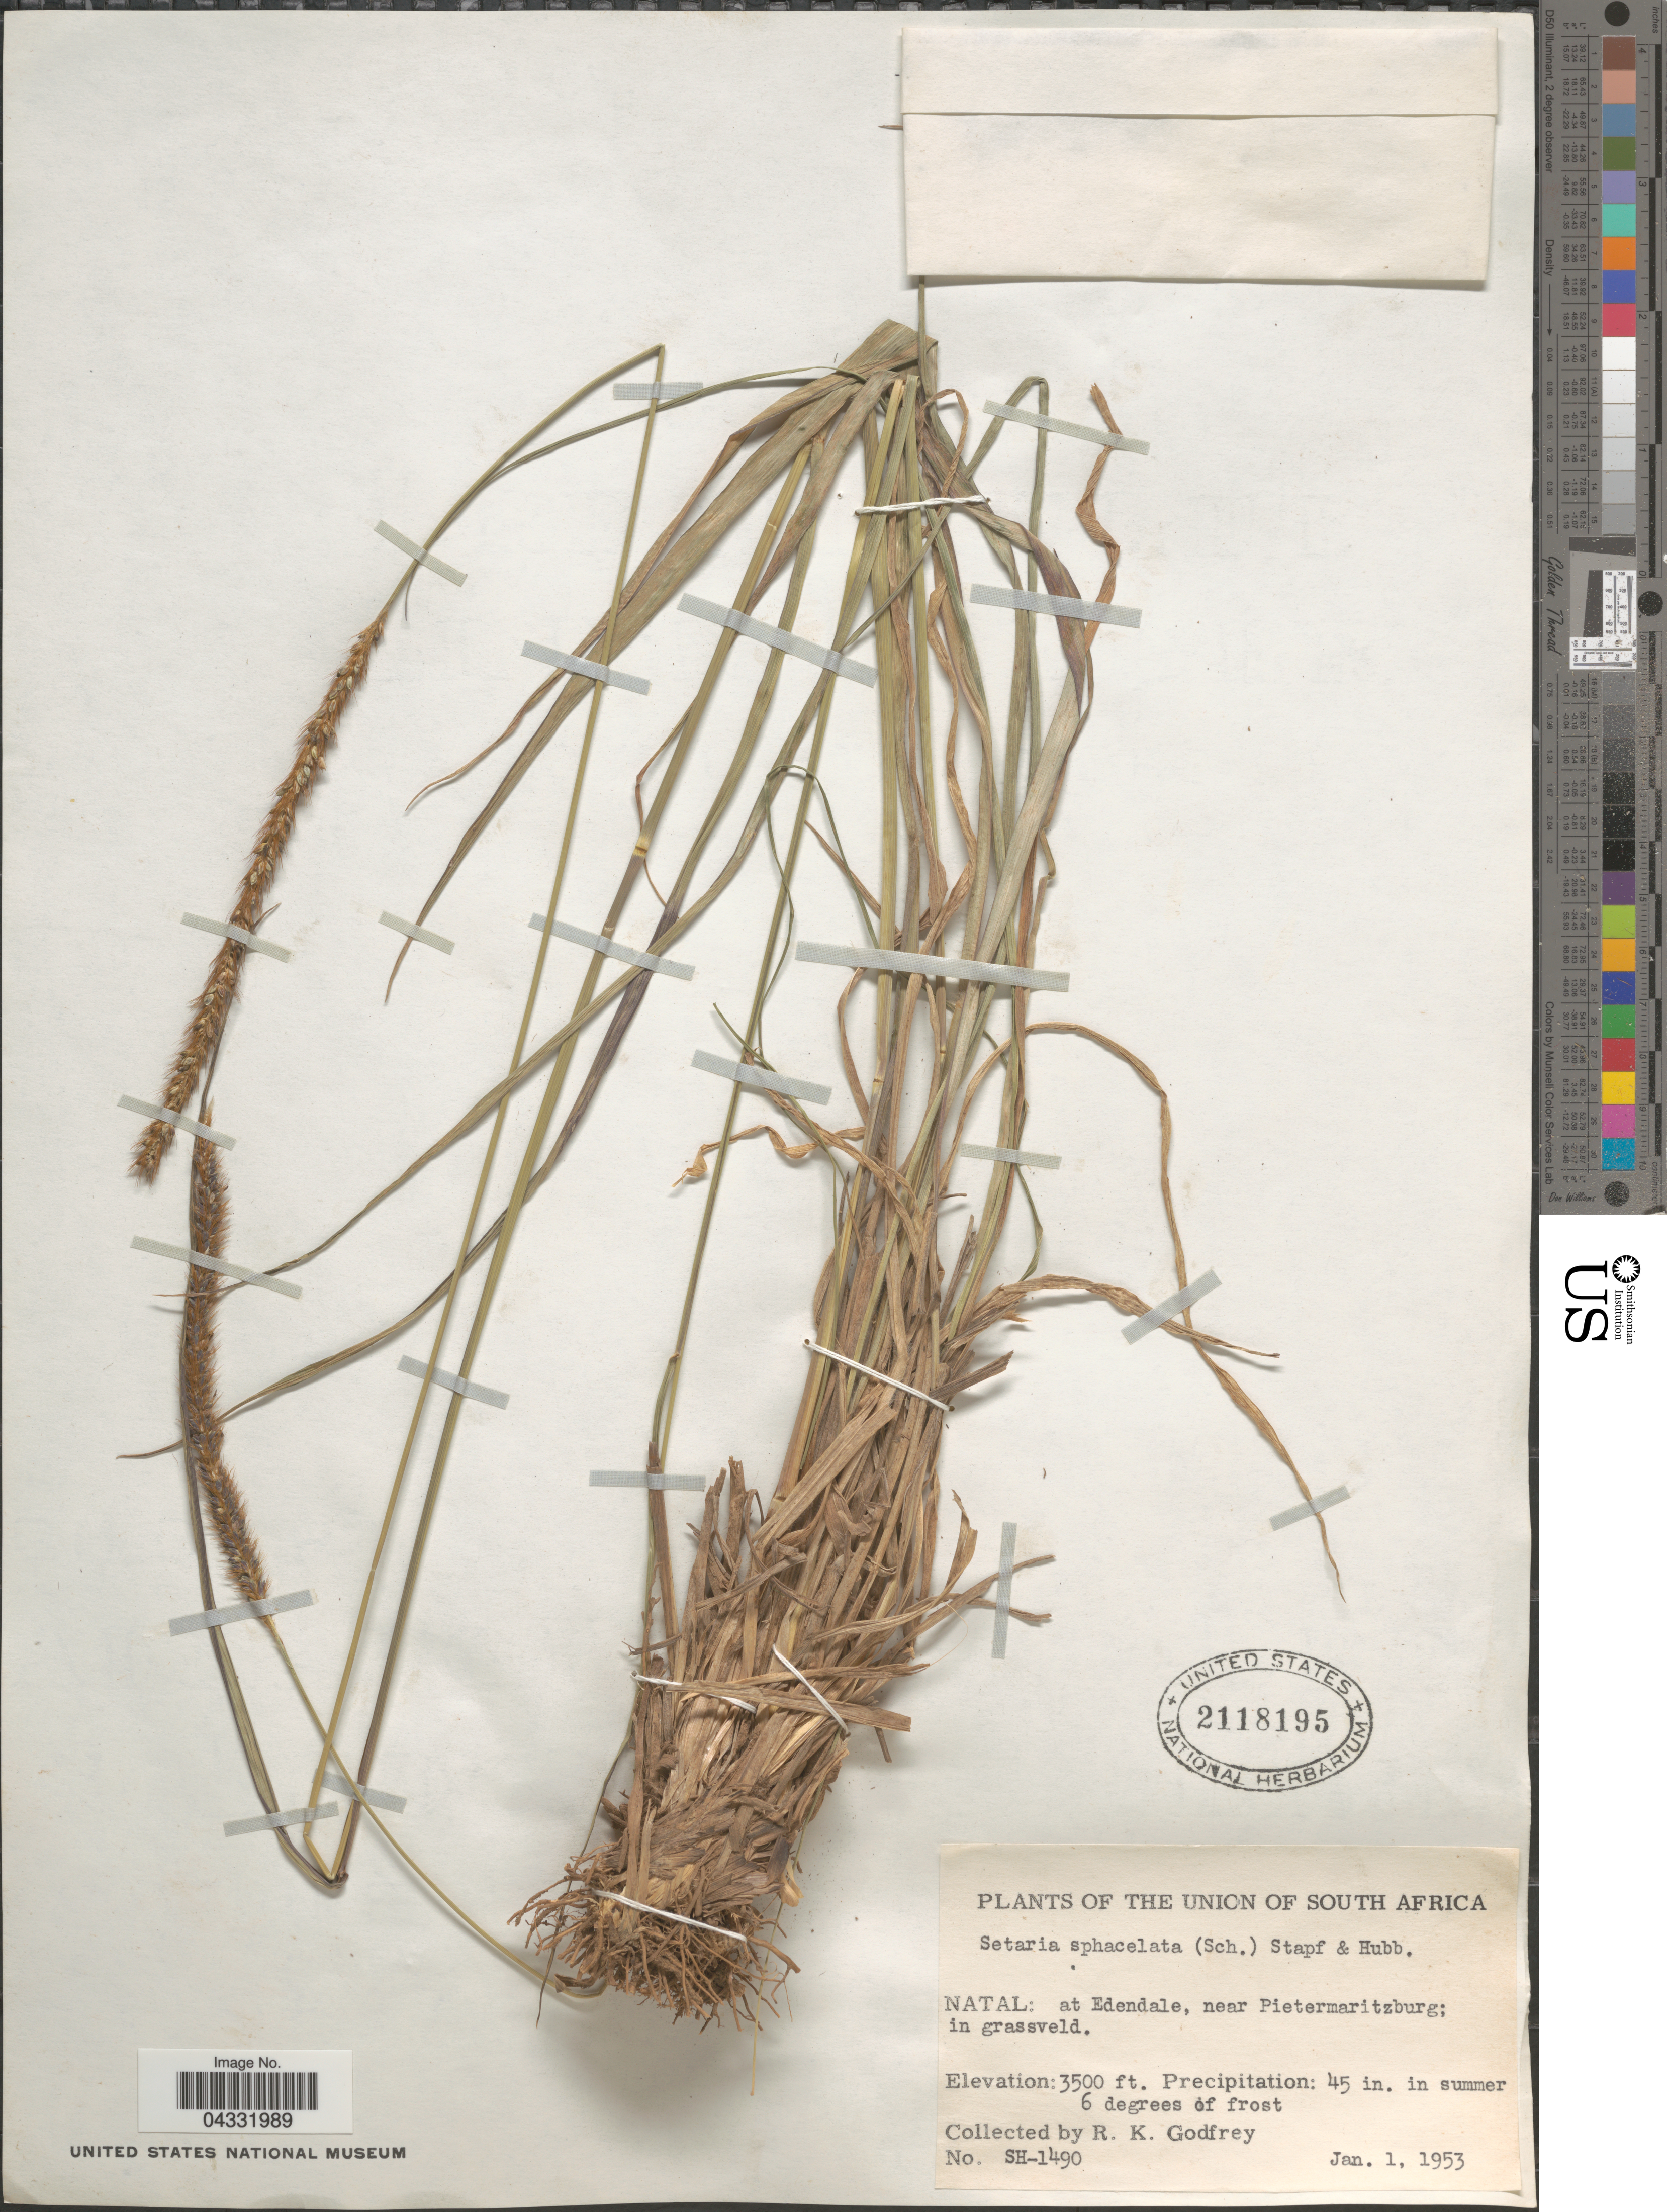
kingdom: Plantae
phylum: Tracheophyta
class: Liliopsida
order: Poales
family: Poaceae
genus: Setaria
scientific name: Setaria sphacelata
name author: (Schumach.) Stapf & Hubb. ex Moss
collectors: R. K. Godfrey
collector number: SH-1490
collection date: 1953-01-01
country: South Africa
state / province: KwaZulu-Natal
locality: Union of South Africa. Natal; at Edendale, near Pietermaritzburg; in grassveld.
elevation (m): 1067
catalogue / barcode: US 2118195